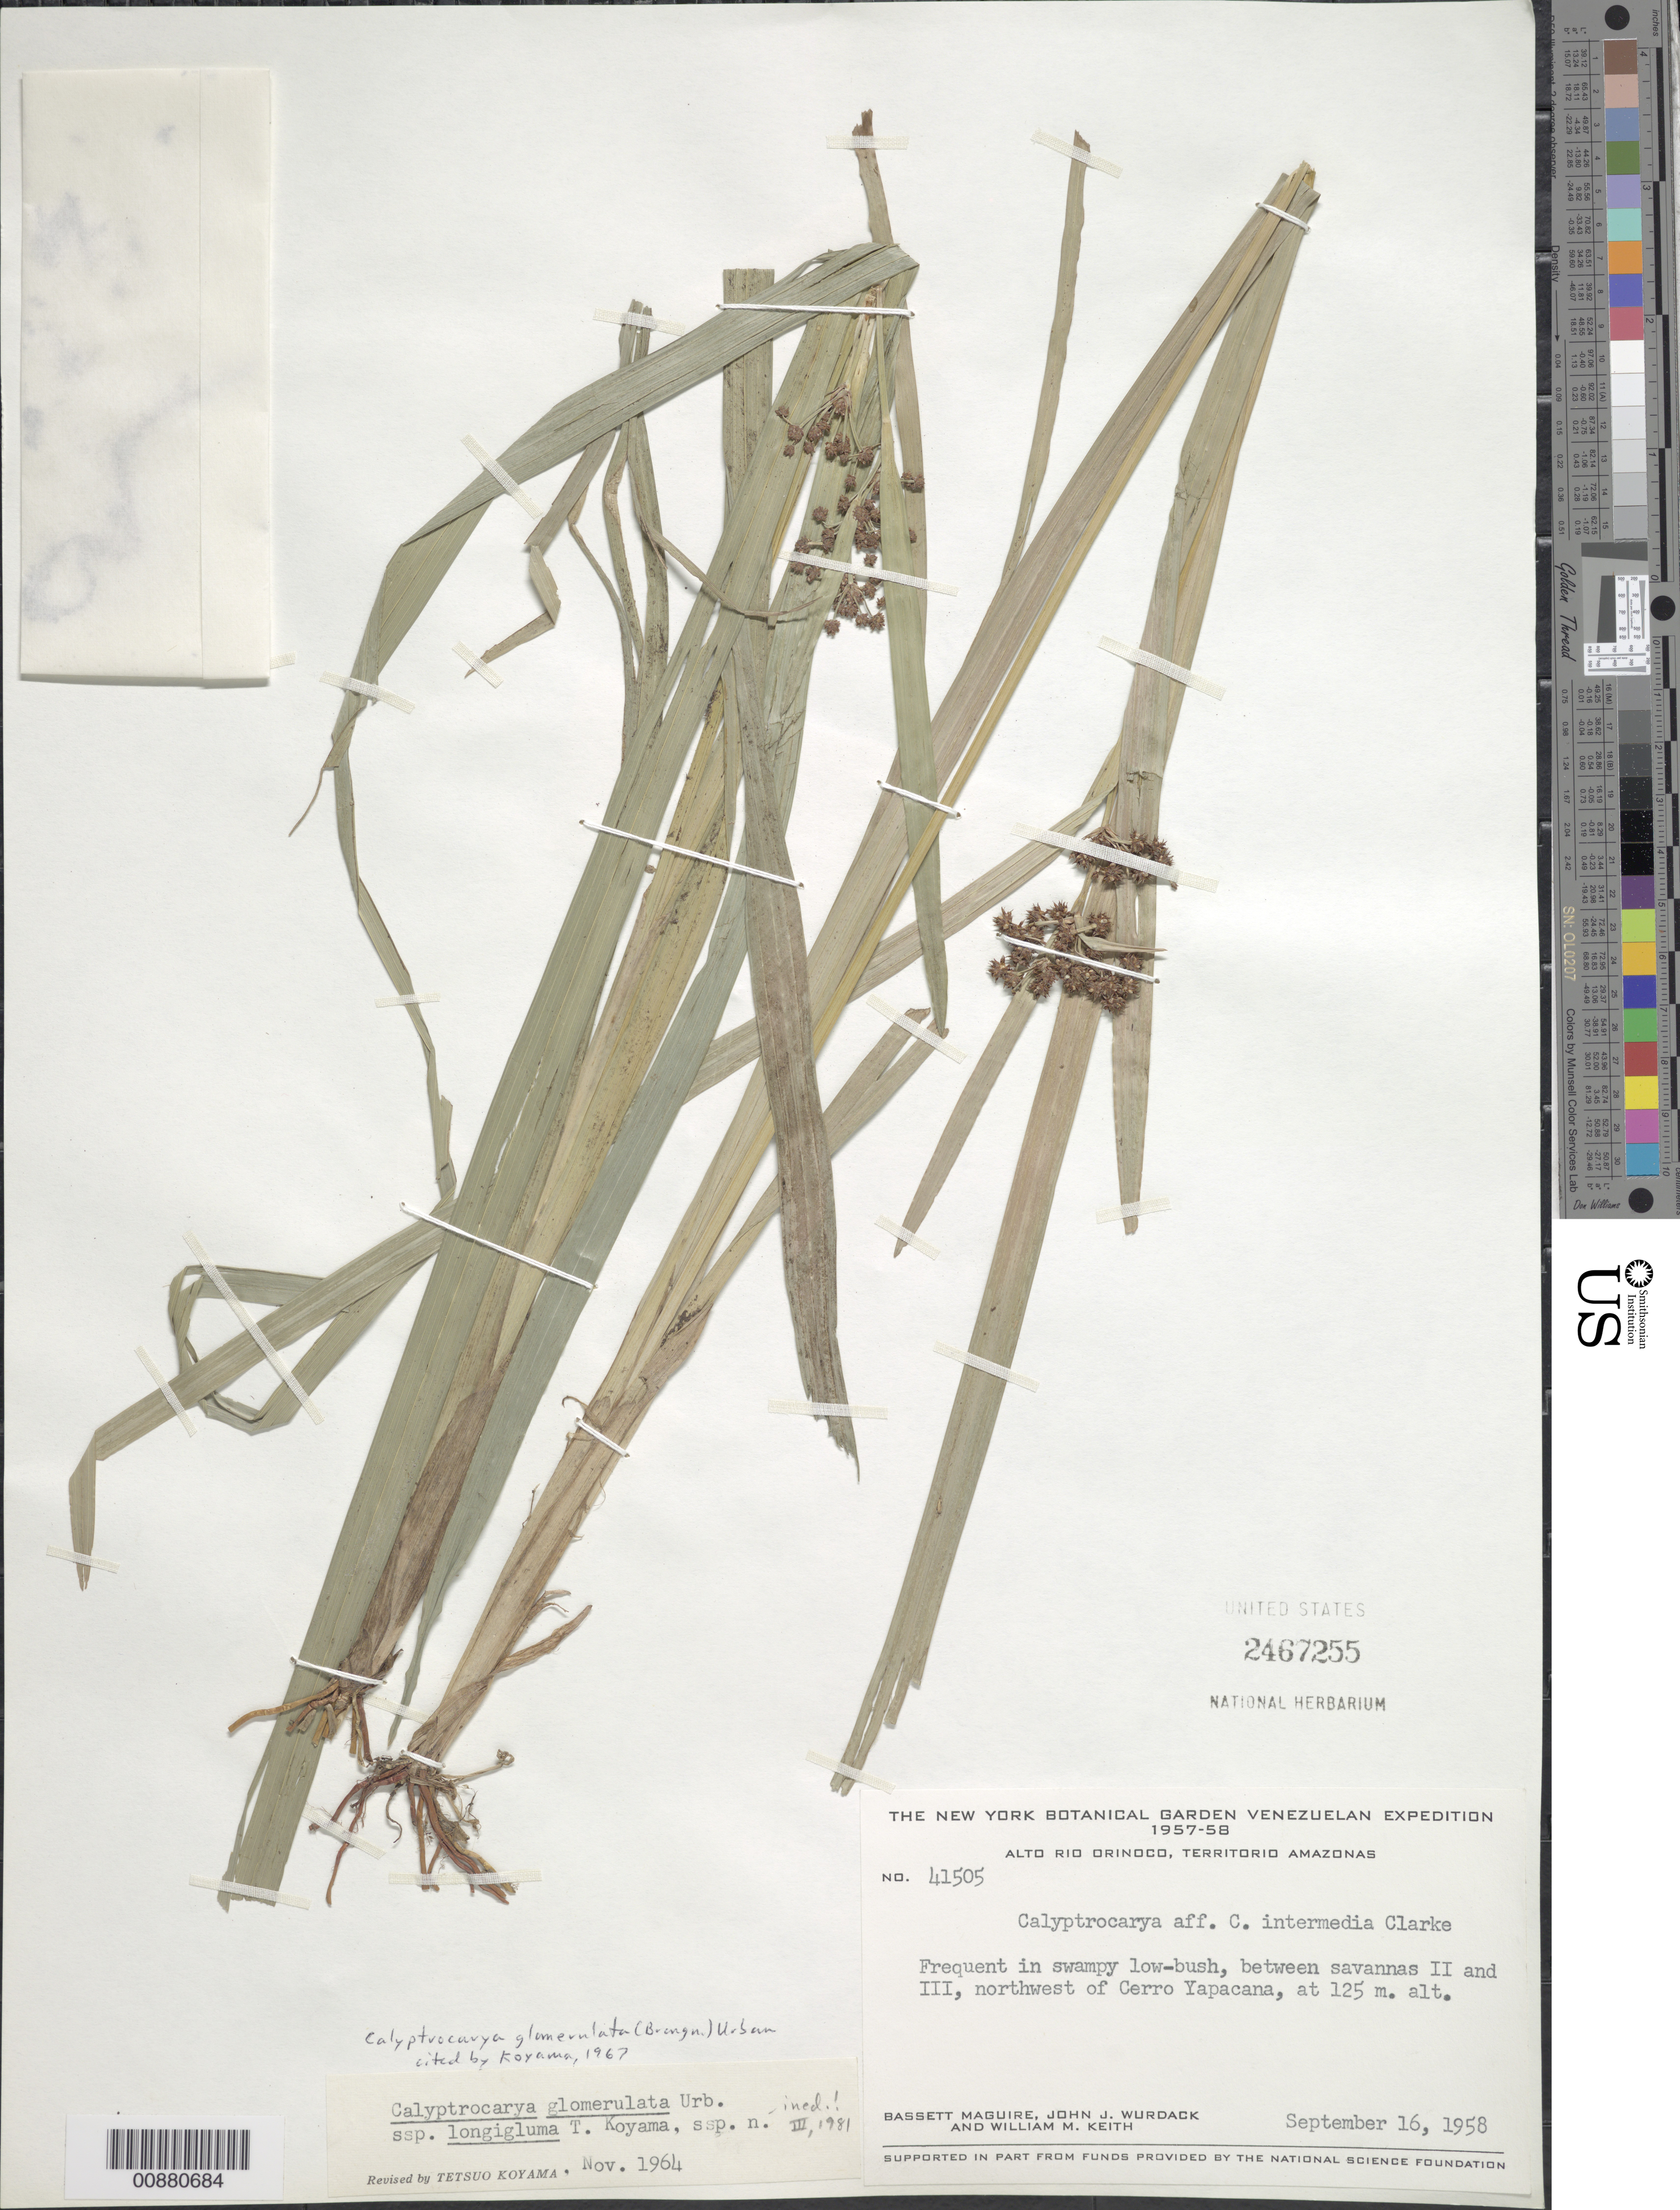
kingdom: Plantae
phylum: Tracheophyta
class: Liliopsida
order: Poales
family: Cyperaceae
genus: Calyptrocarya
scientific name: Calyptrocarya glomerulata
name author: (Brongn.) Urb.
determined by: Koyama, Tetsuo M.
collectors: B. Maguire, J. J. Wurdack & W. Keith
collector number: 41505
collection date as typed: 16-Sep-57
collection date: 1957-09-16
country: Venezuela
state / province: Amazonas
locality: Alto Río Orinoco, Cerro Yapacána, NW base, Savanna II-III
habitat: Swampy low-bush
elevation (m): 125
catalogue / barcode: US 2467255